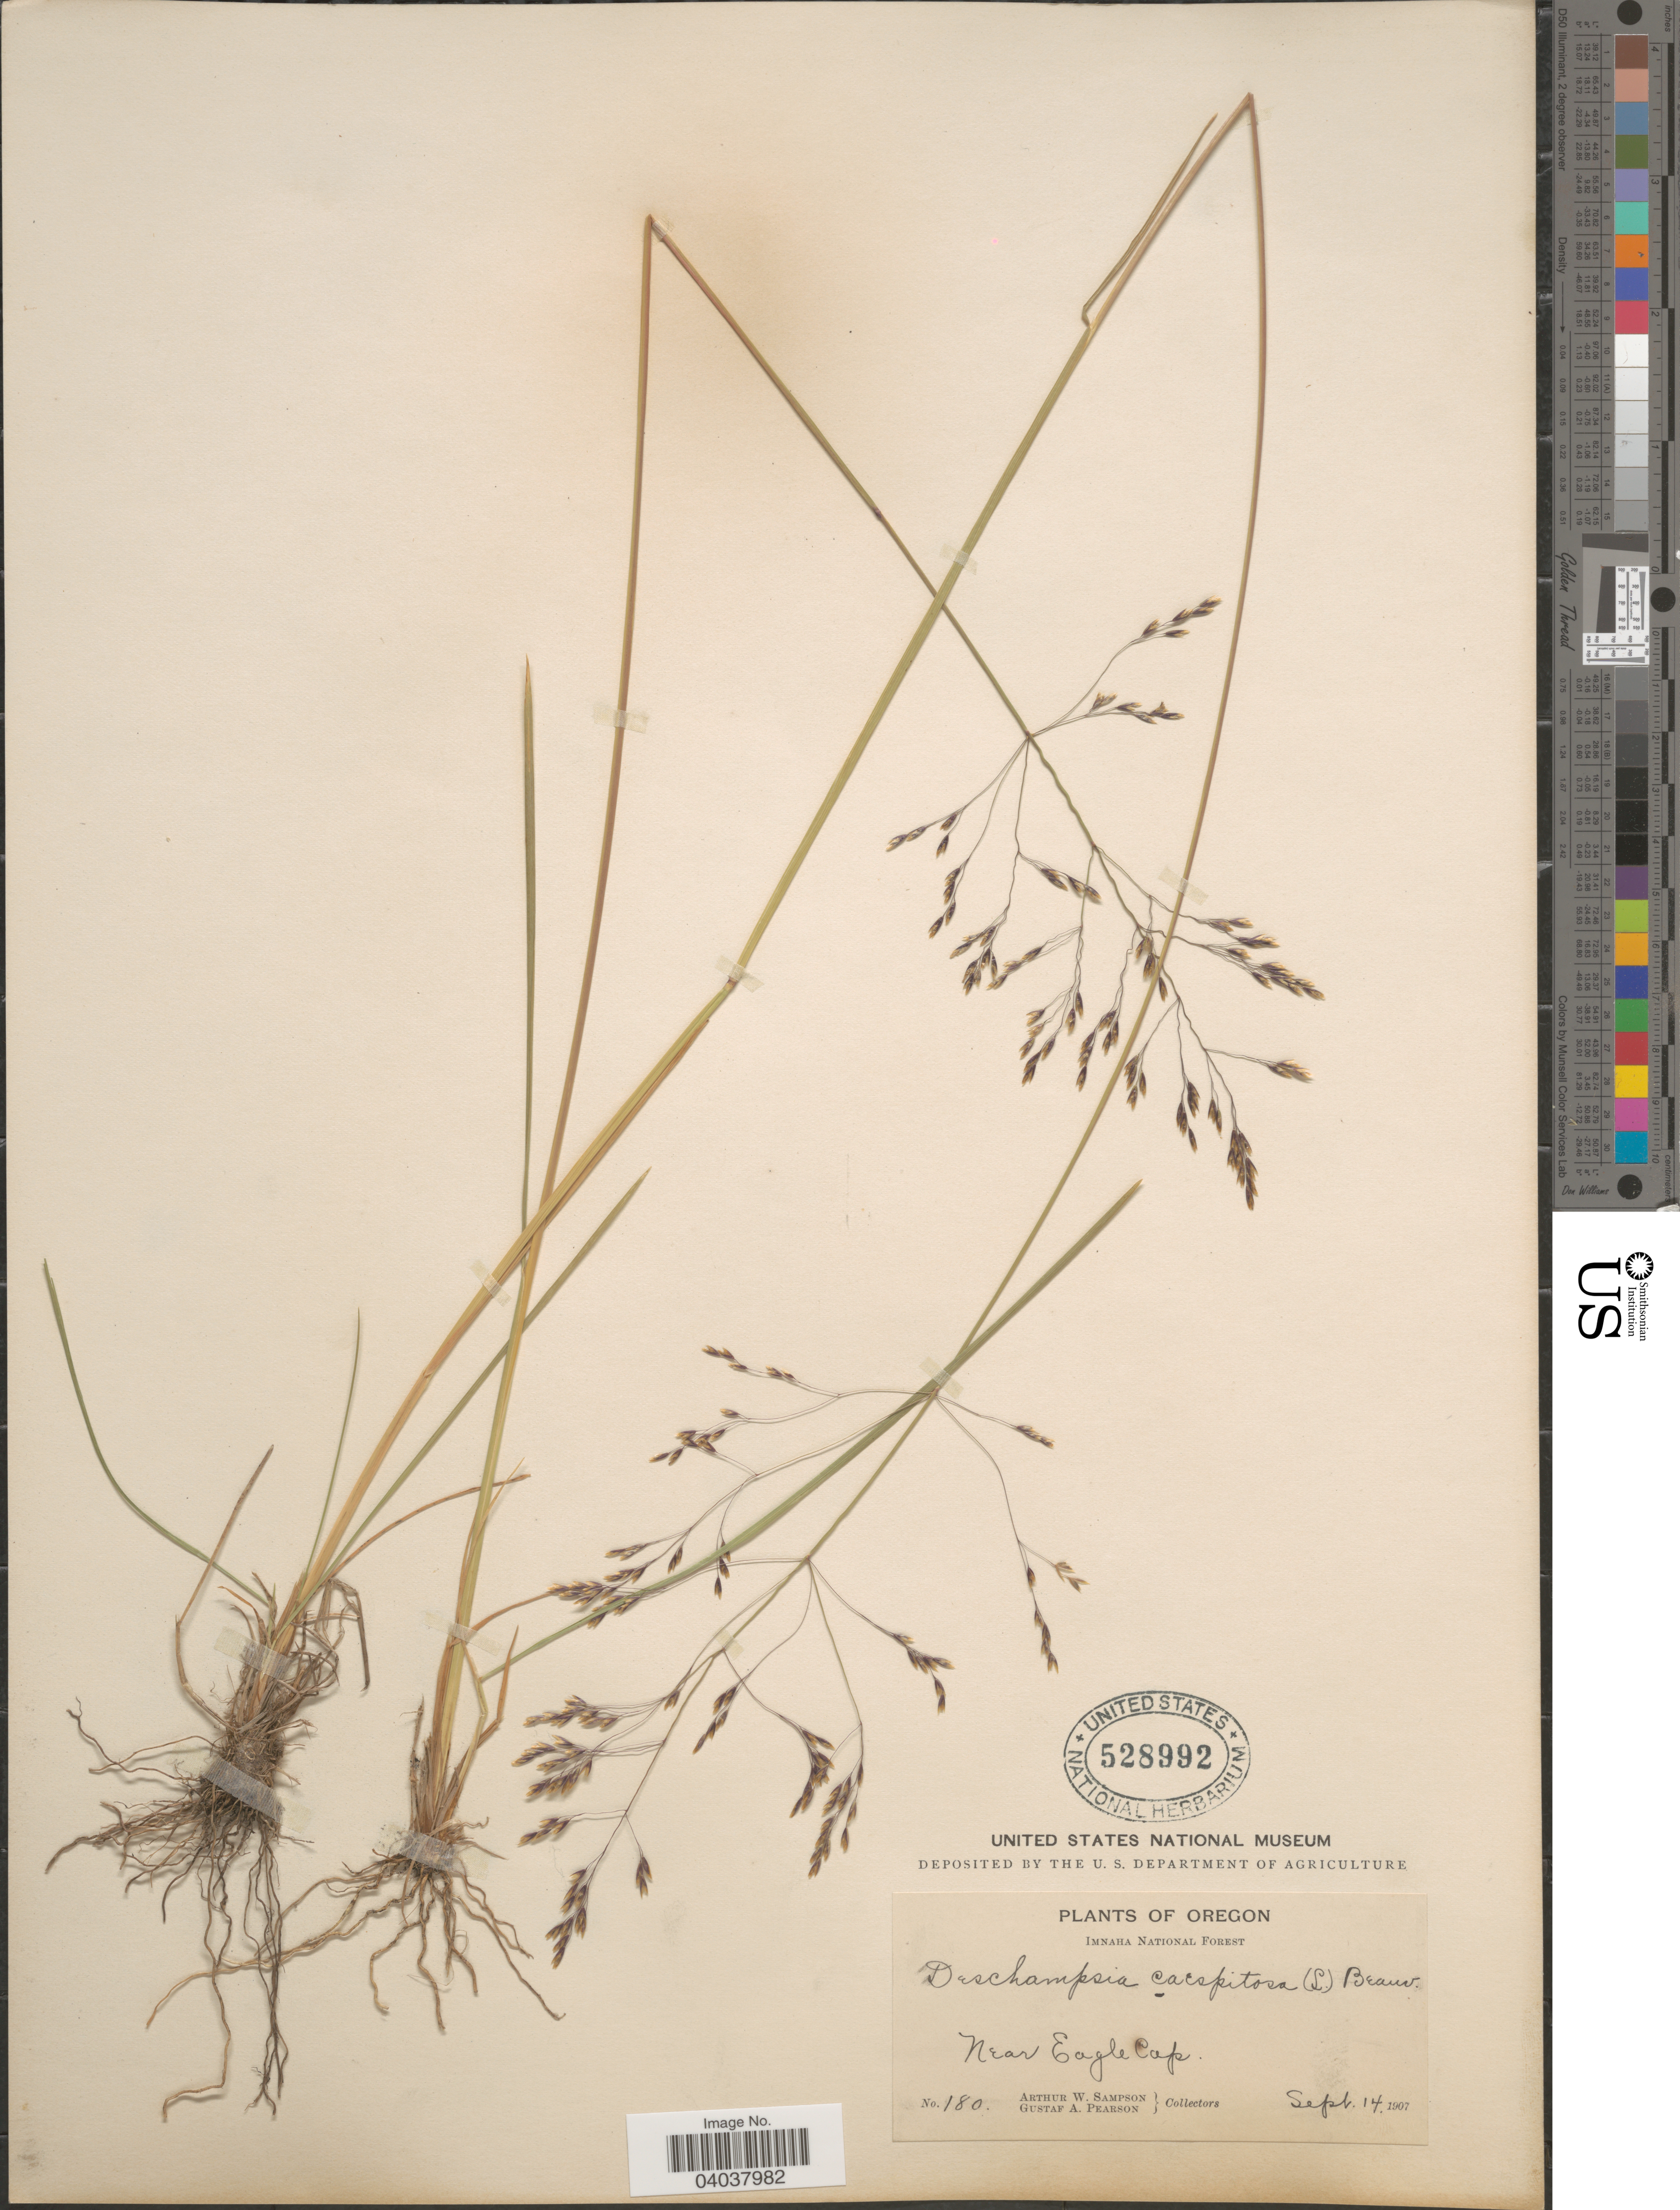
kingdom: Plantae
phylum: Tracheophyta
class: Liliopsida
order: Poales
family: Poaceae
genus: Deschampsia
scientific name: Deschampsia cespitosa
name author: (L.) P. Beauv.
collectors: A. Sampson & G. Pearson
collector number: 180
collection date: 1907-09-14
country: United States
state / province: Oregon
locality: Imnaha National Forest. Near Eagle Cap.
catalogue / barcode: US 528992